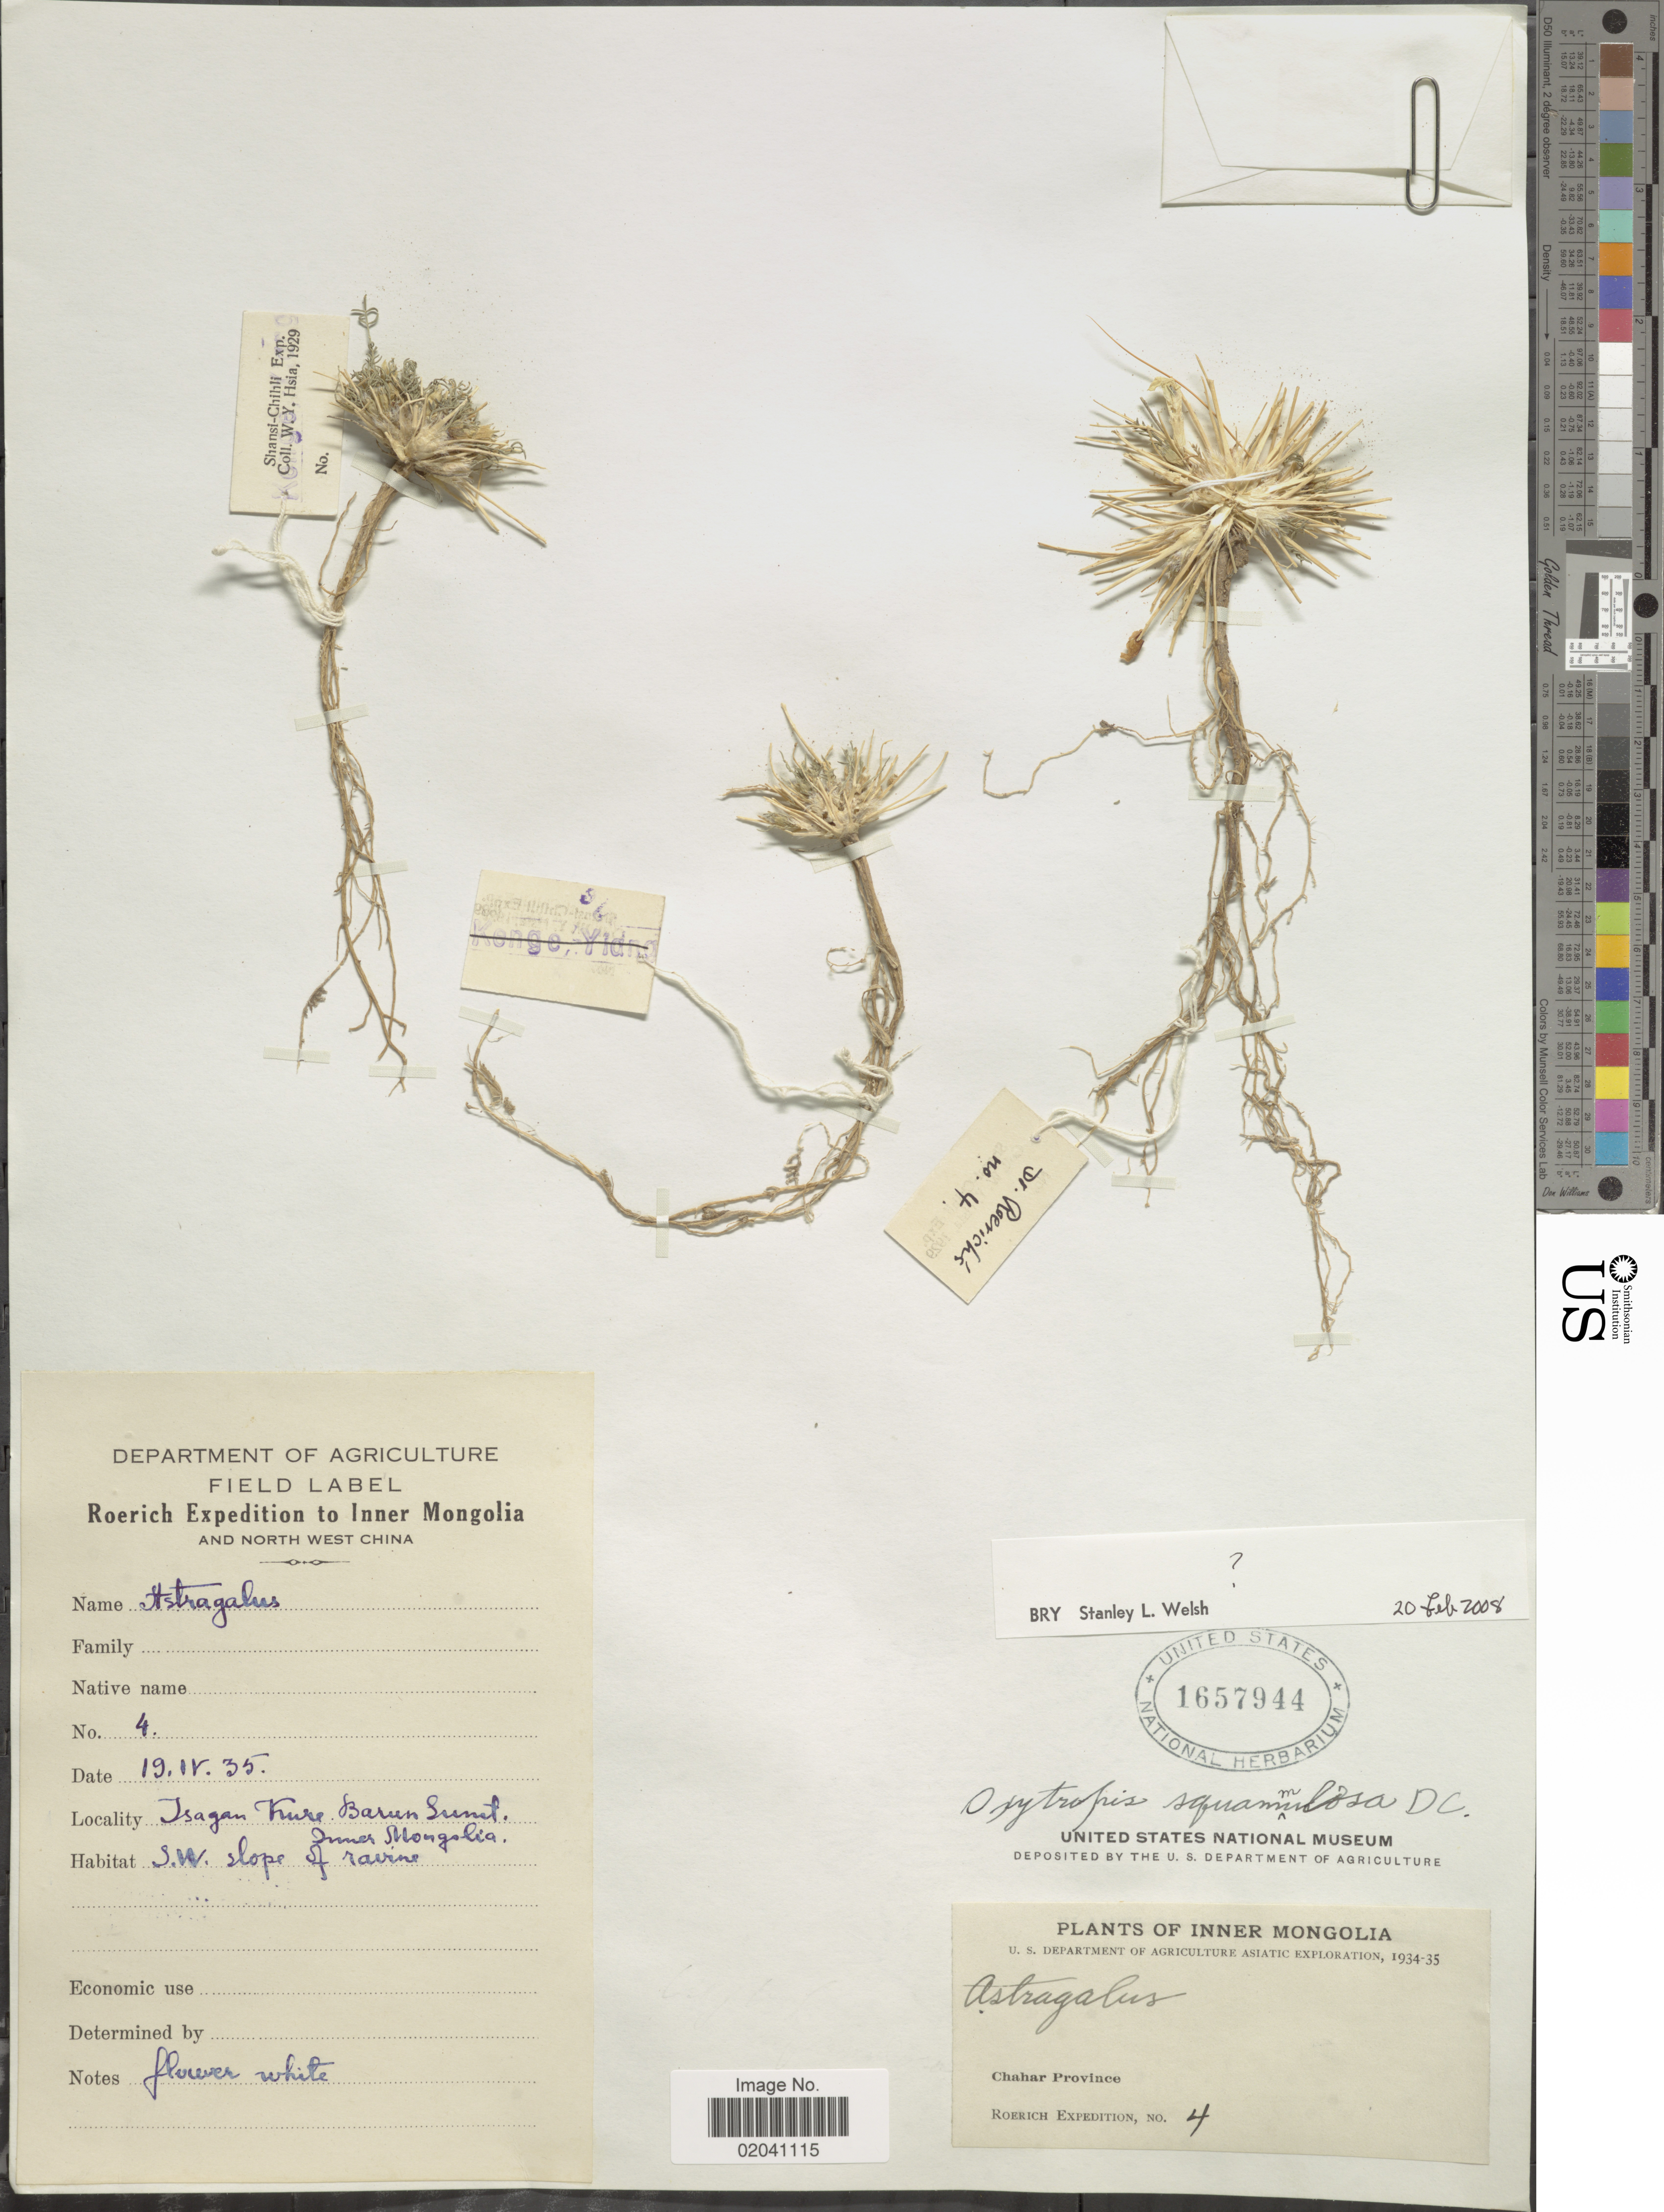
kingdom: Plantae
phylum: Tracheophyta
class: Magnoliopsida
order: Fabales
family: Fabaceae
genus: Oxytropis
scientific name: Oxytropis squammulosa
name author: DC.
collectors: Roerich Expedition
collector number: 4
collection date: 1935-04-19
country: China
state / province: Nei Monggol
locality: Inner Mongolia. Chahar Province. Isagan Kure Barun Sumt. S.W. slope of ravine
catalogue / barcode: US 1657944